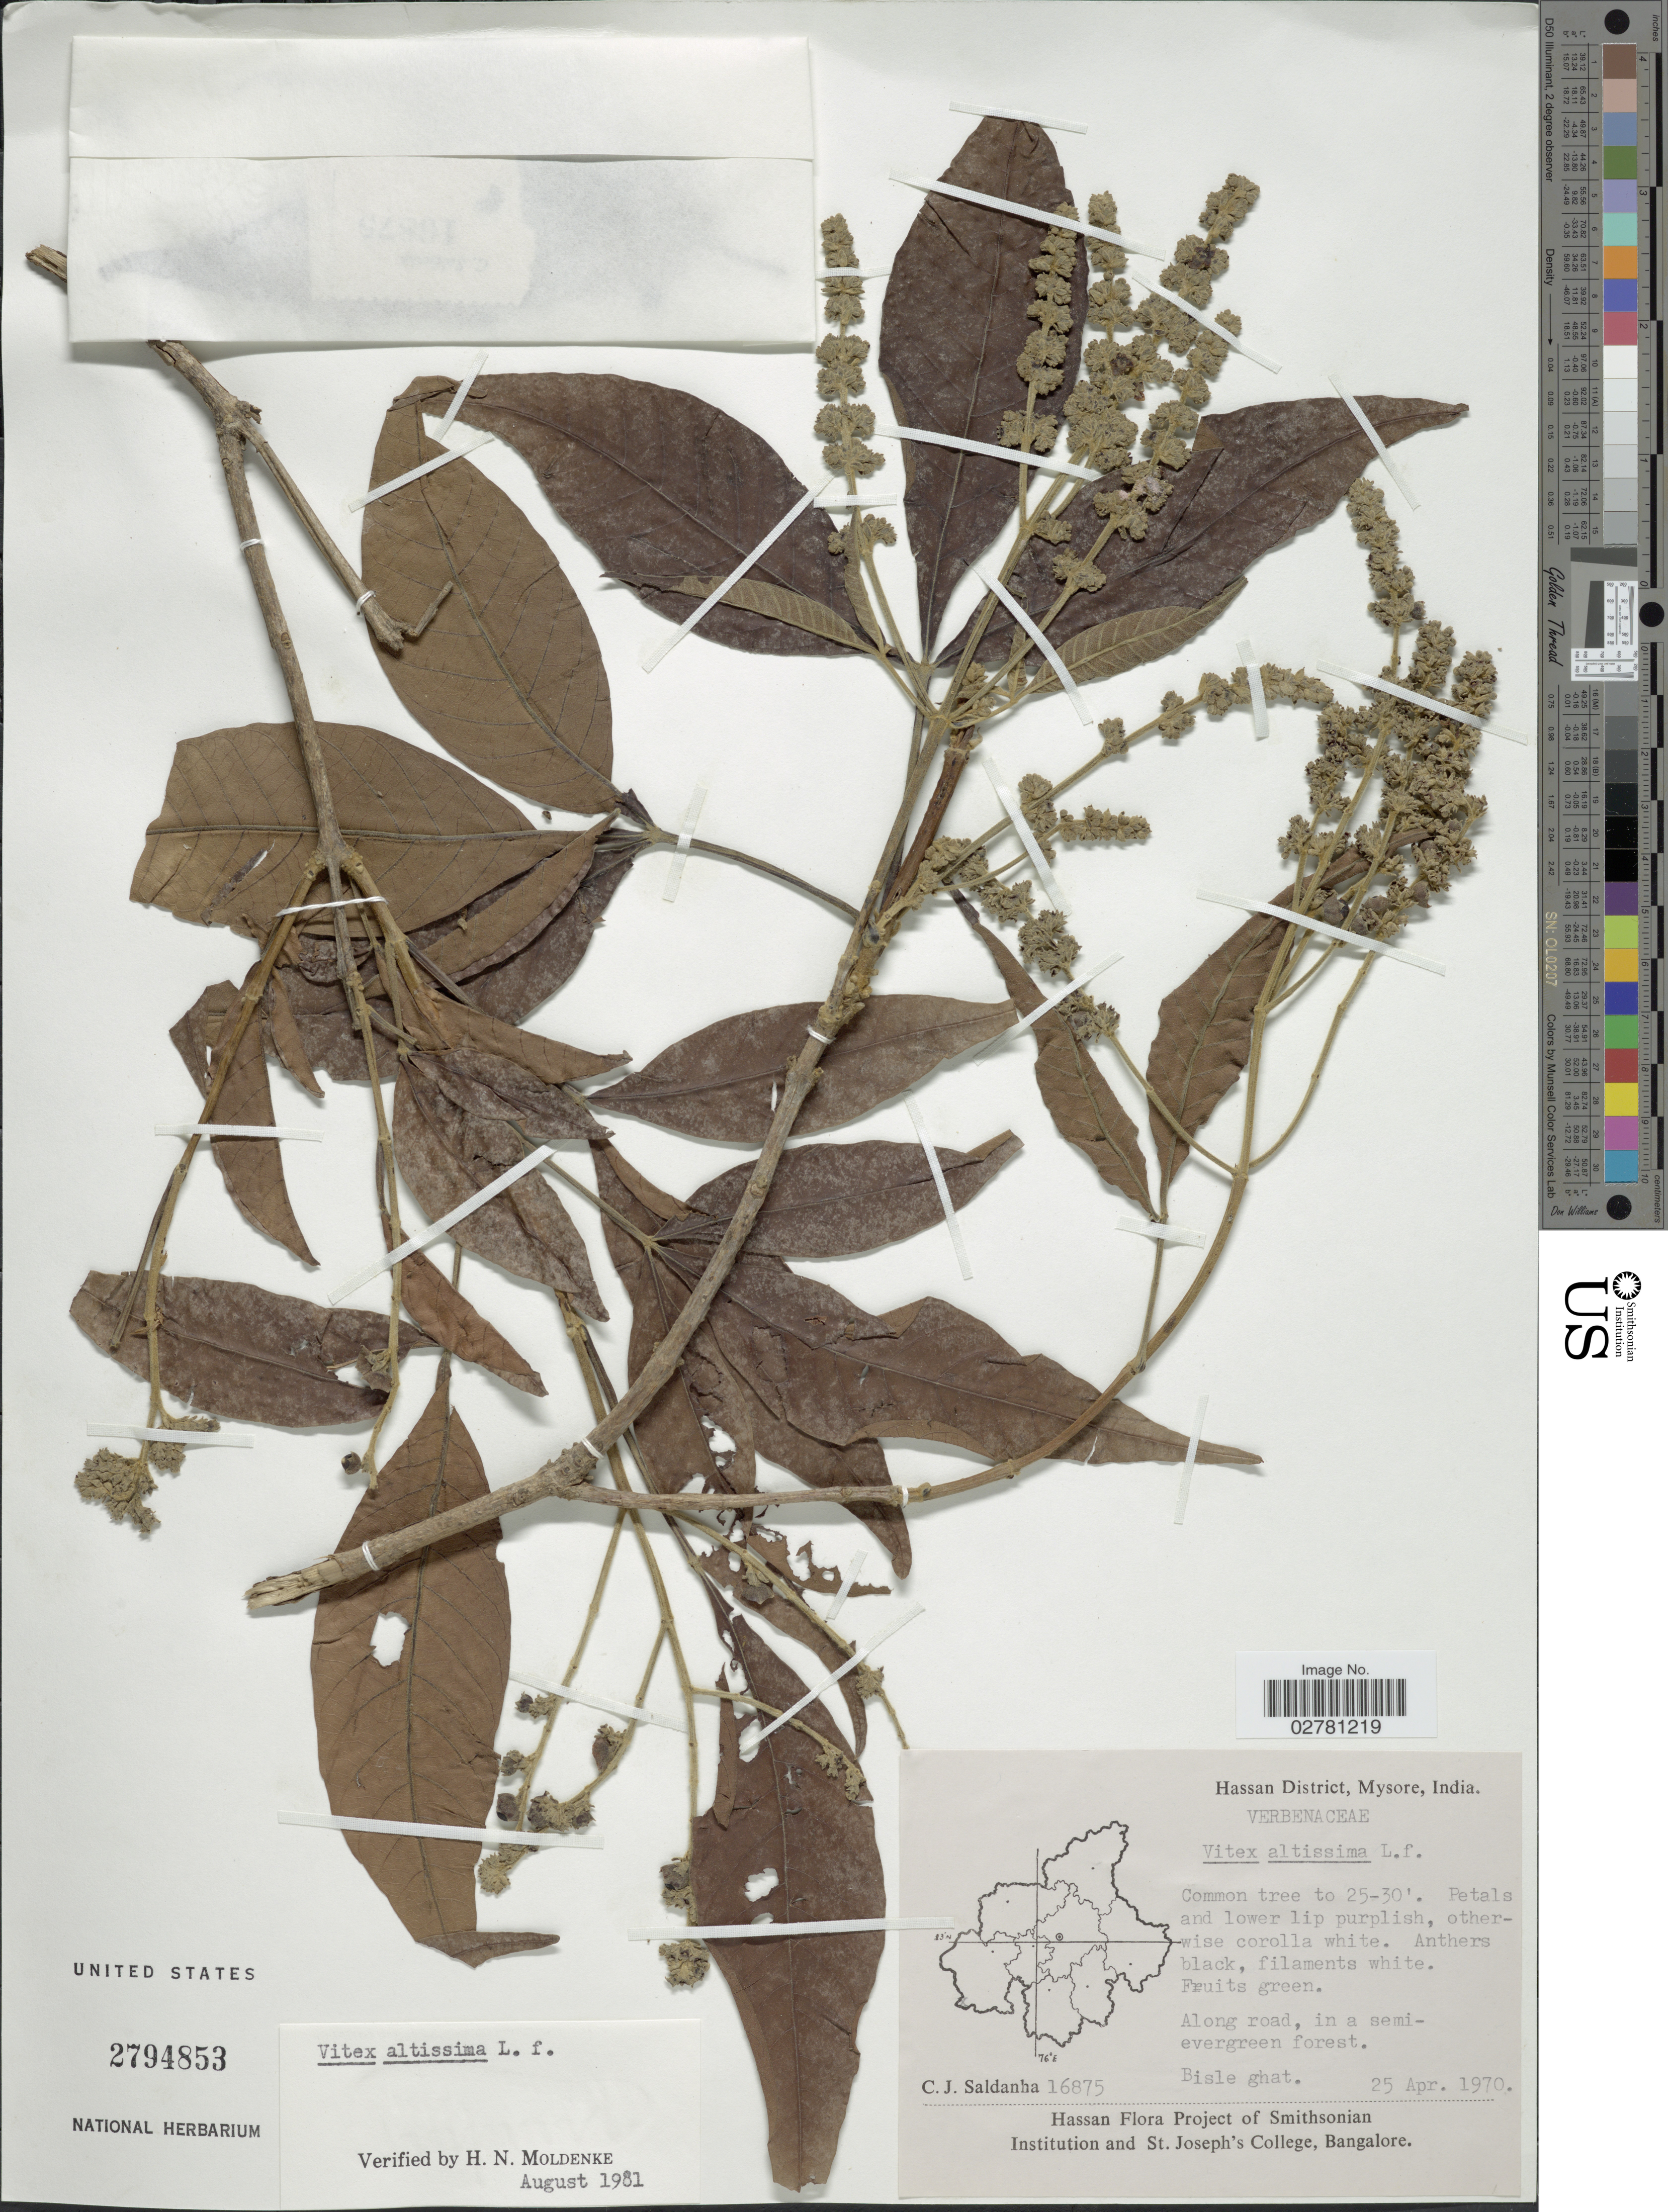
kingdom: Plantae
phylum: Tracheophyta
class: Magnoliopsida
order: Lamiales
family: Lamiaceae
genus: Vitex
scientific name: Vitex altissima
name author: L. f.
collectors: C. J. Saldanha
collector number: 16875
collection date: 1970-04-25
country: India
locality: Hassan District, Mysore. Bisle ghat.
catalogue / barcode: US 2794853